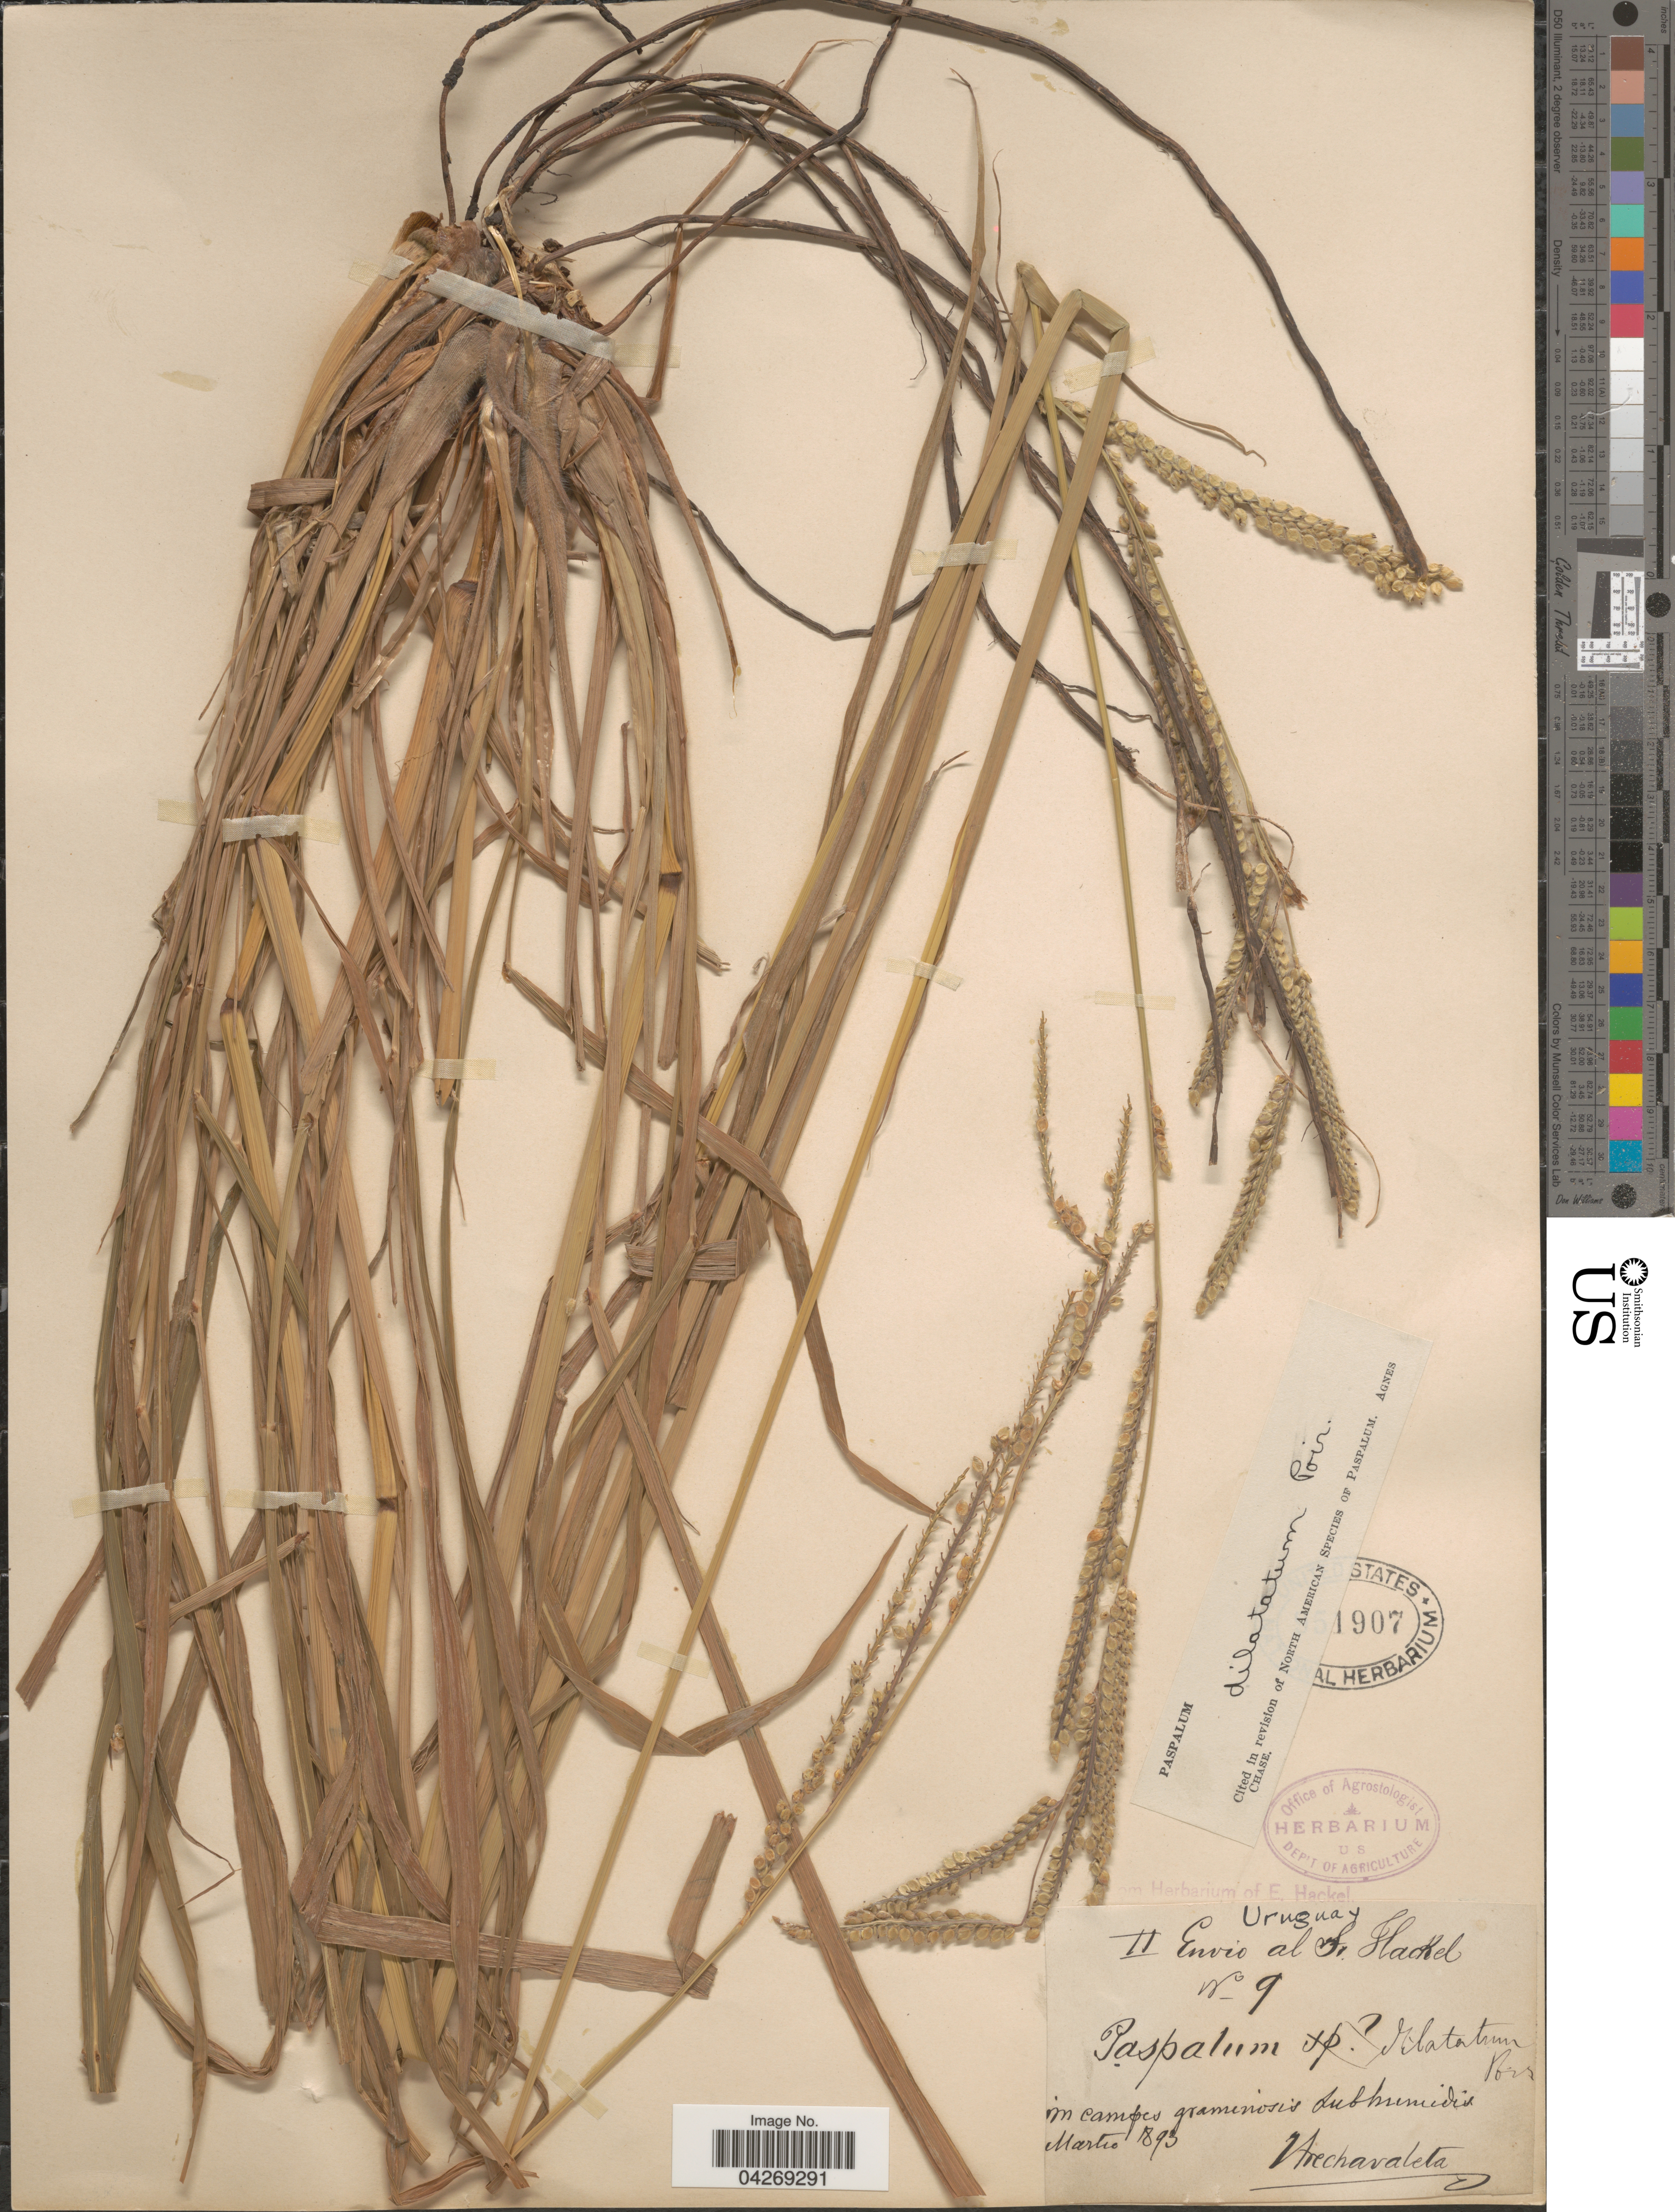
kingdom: Plantae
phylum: Tracheophyta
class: Liliopsida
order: Poales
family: Poaceae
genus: Paspalum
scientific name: Paspalum dilatatum subsp. flavescens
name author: Roseng. & et al.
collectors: J. Arechavaleta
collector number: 9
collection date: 1893-03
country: Uruguay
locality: In campos graminosis subhumidis.